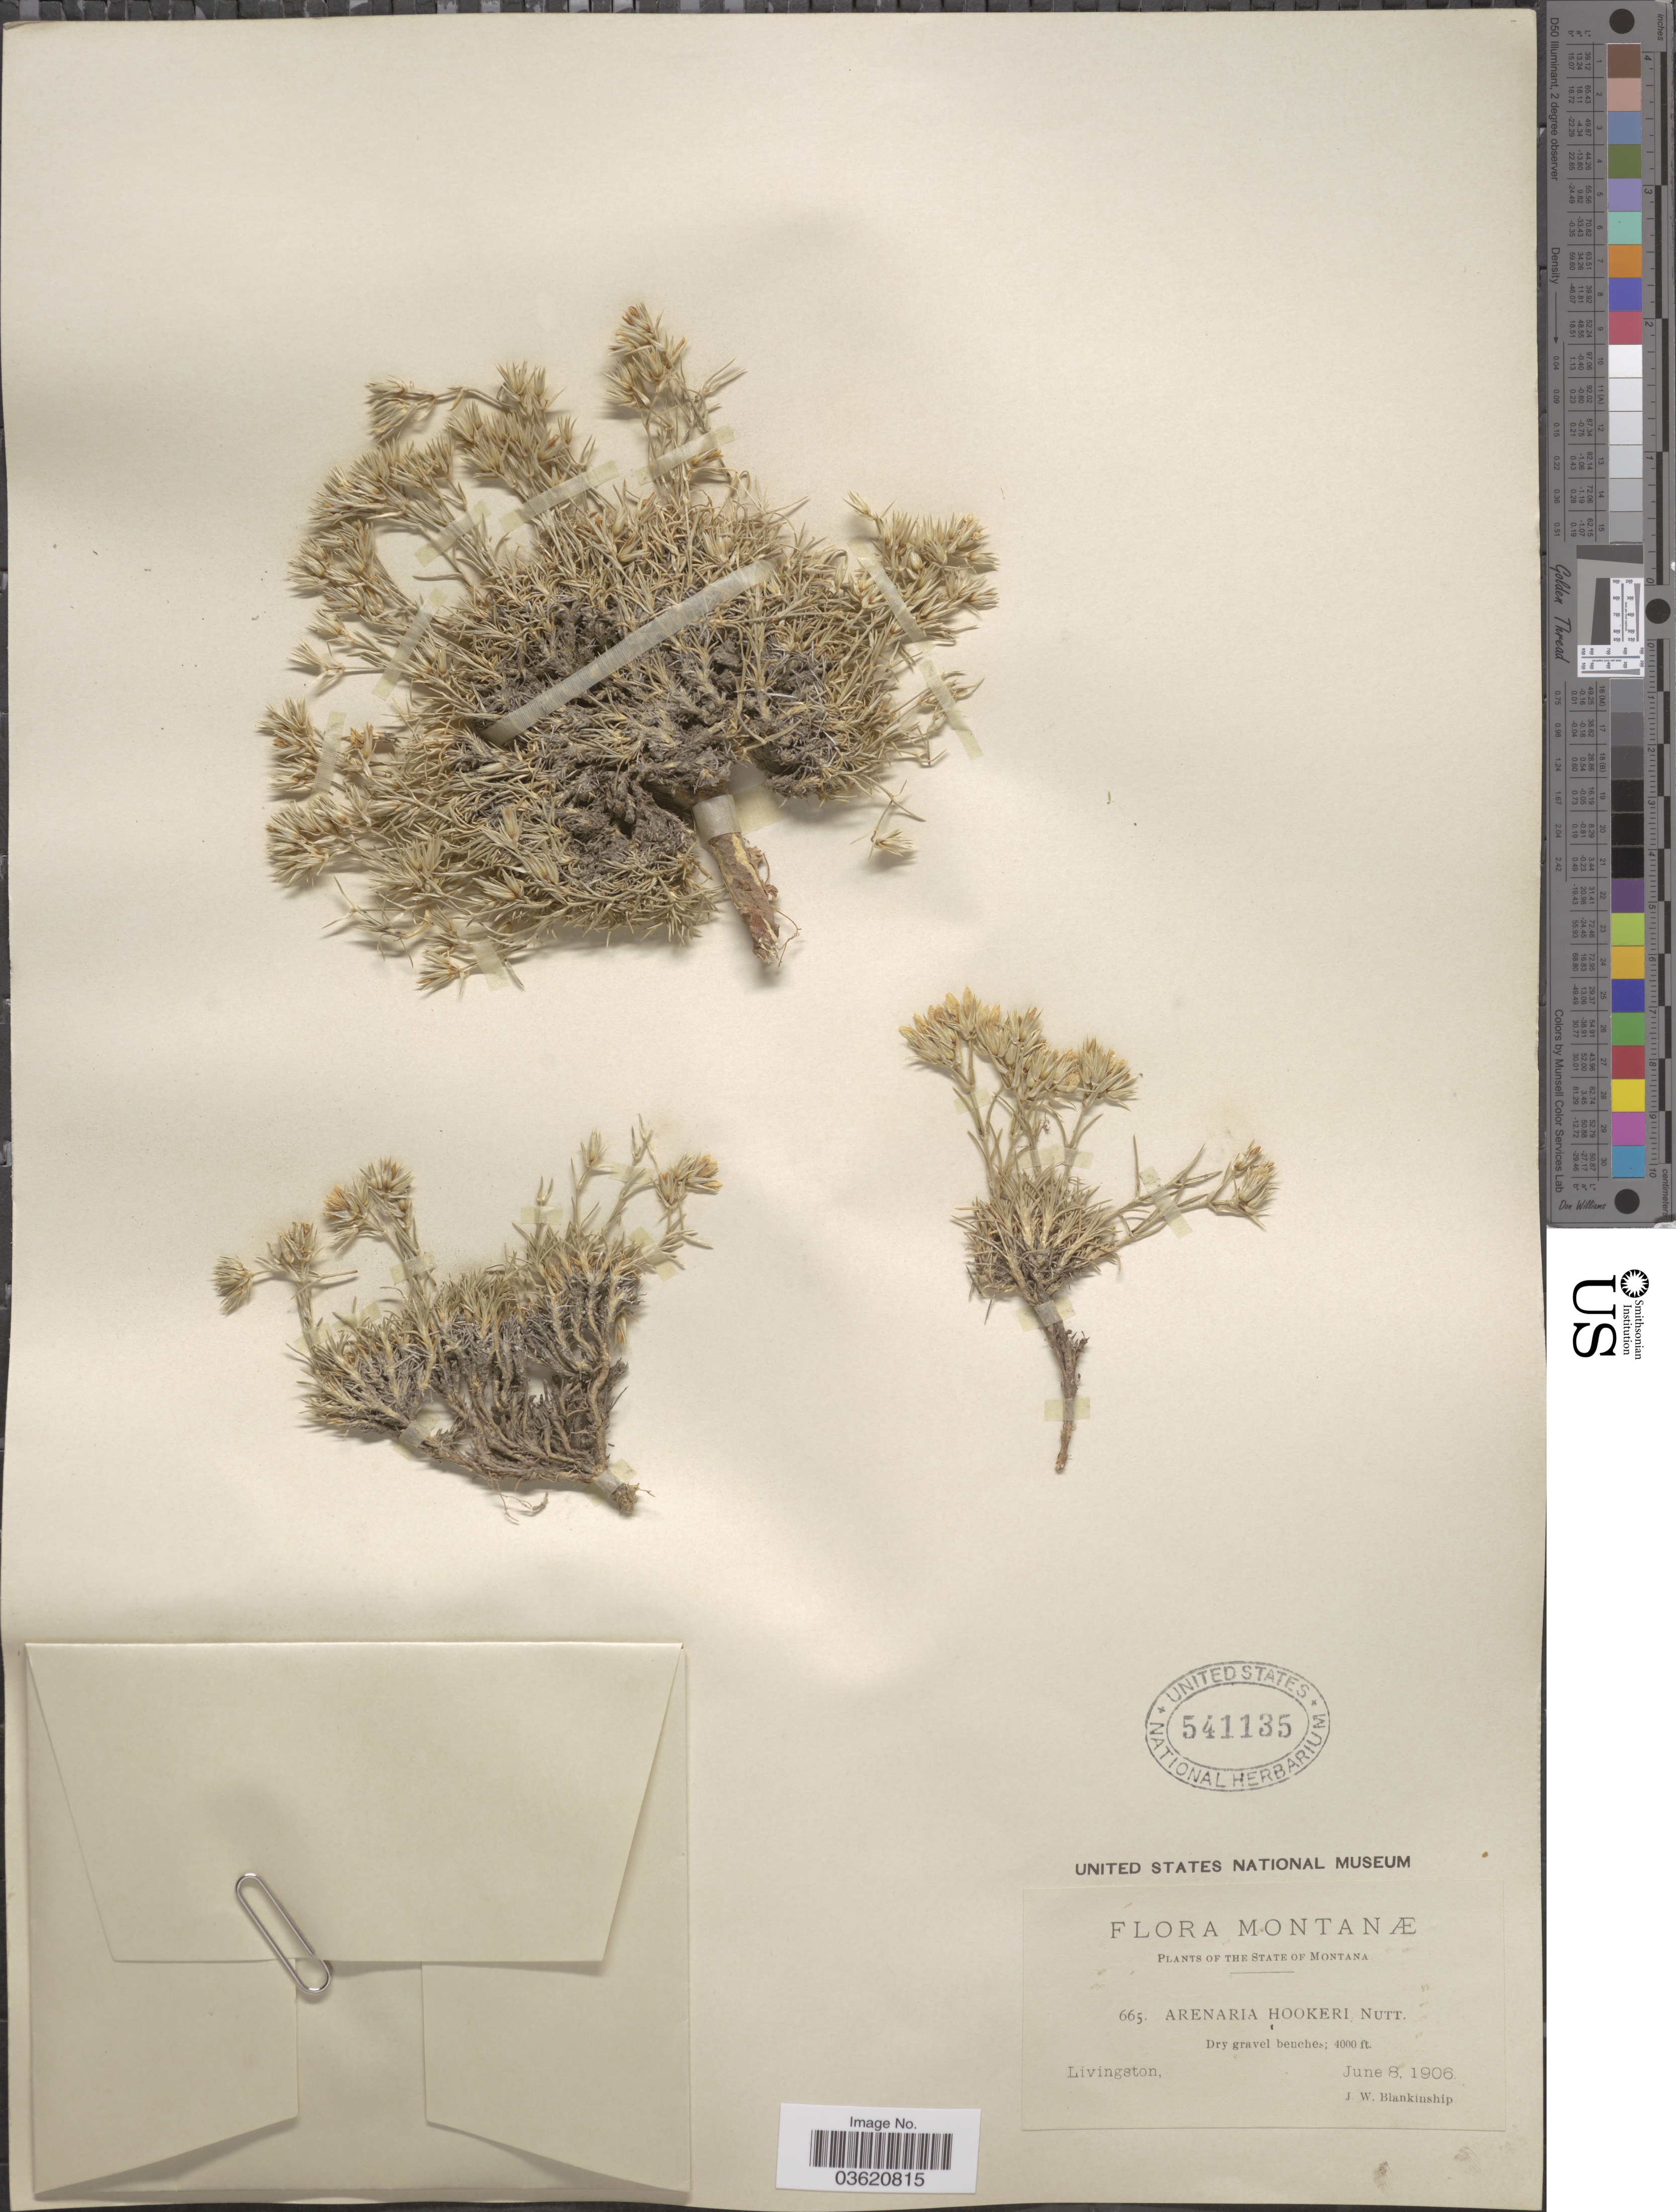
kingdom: Plantae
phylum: Tracheophyta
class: Magnoliopsida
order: Caryophyllales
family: Caryophyllaceae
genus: Eremogone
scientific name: Eremogone hookeri var. hookeri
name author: (Nutt.) W.A. Weber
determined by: Strong, Mark T., (BOT), Smithsonian Institution - National Museum of Natural History (UNITED STATES)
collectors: J. W. Blankinship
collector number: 665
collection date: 1906-06-08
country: United States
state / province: Montana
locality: Livingston.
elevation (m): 1219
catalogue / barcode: US 541135